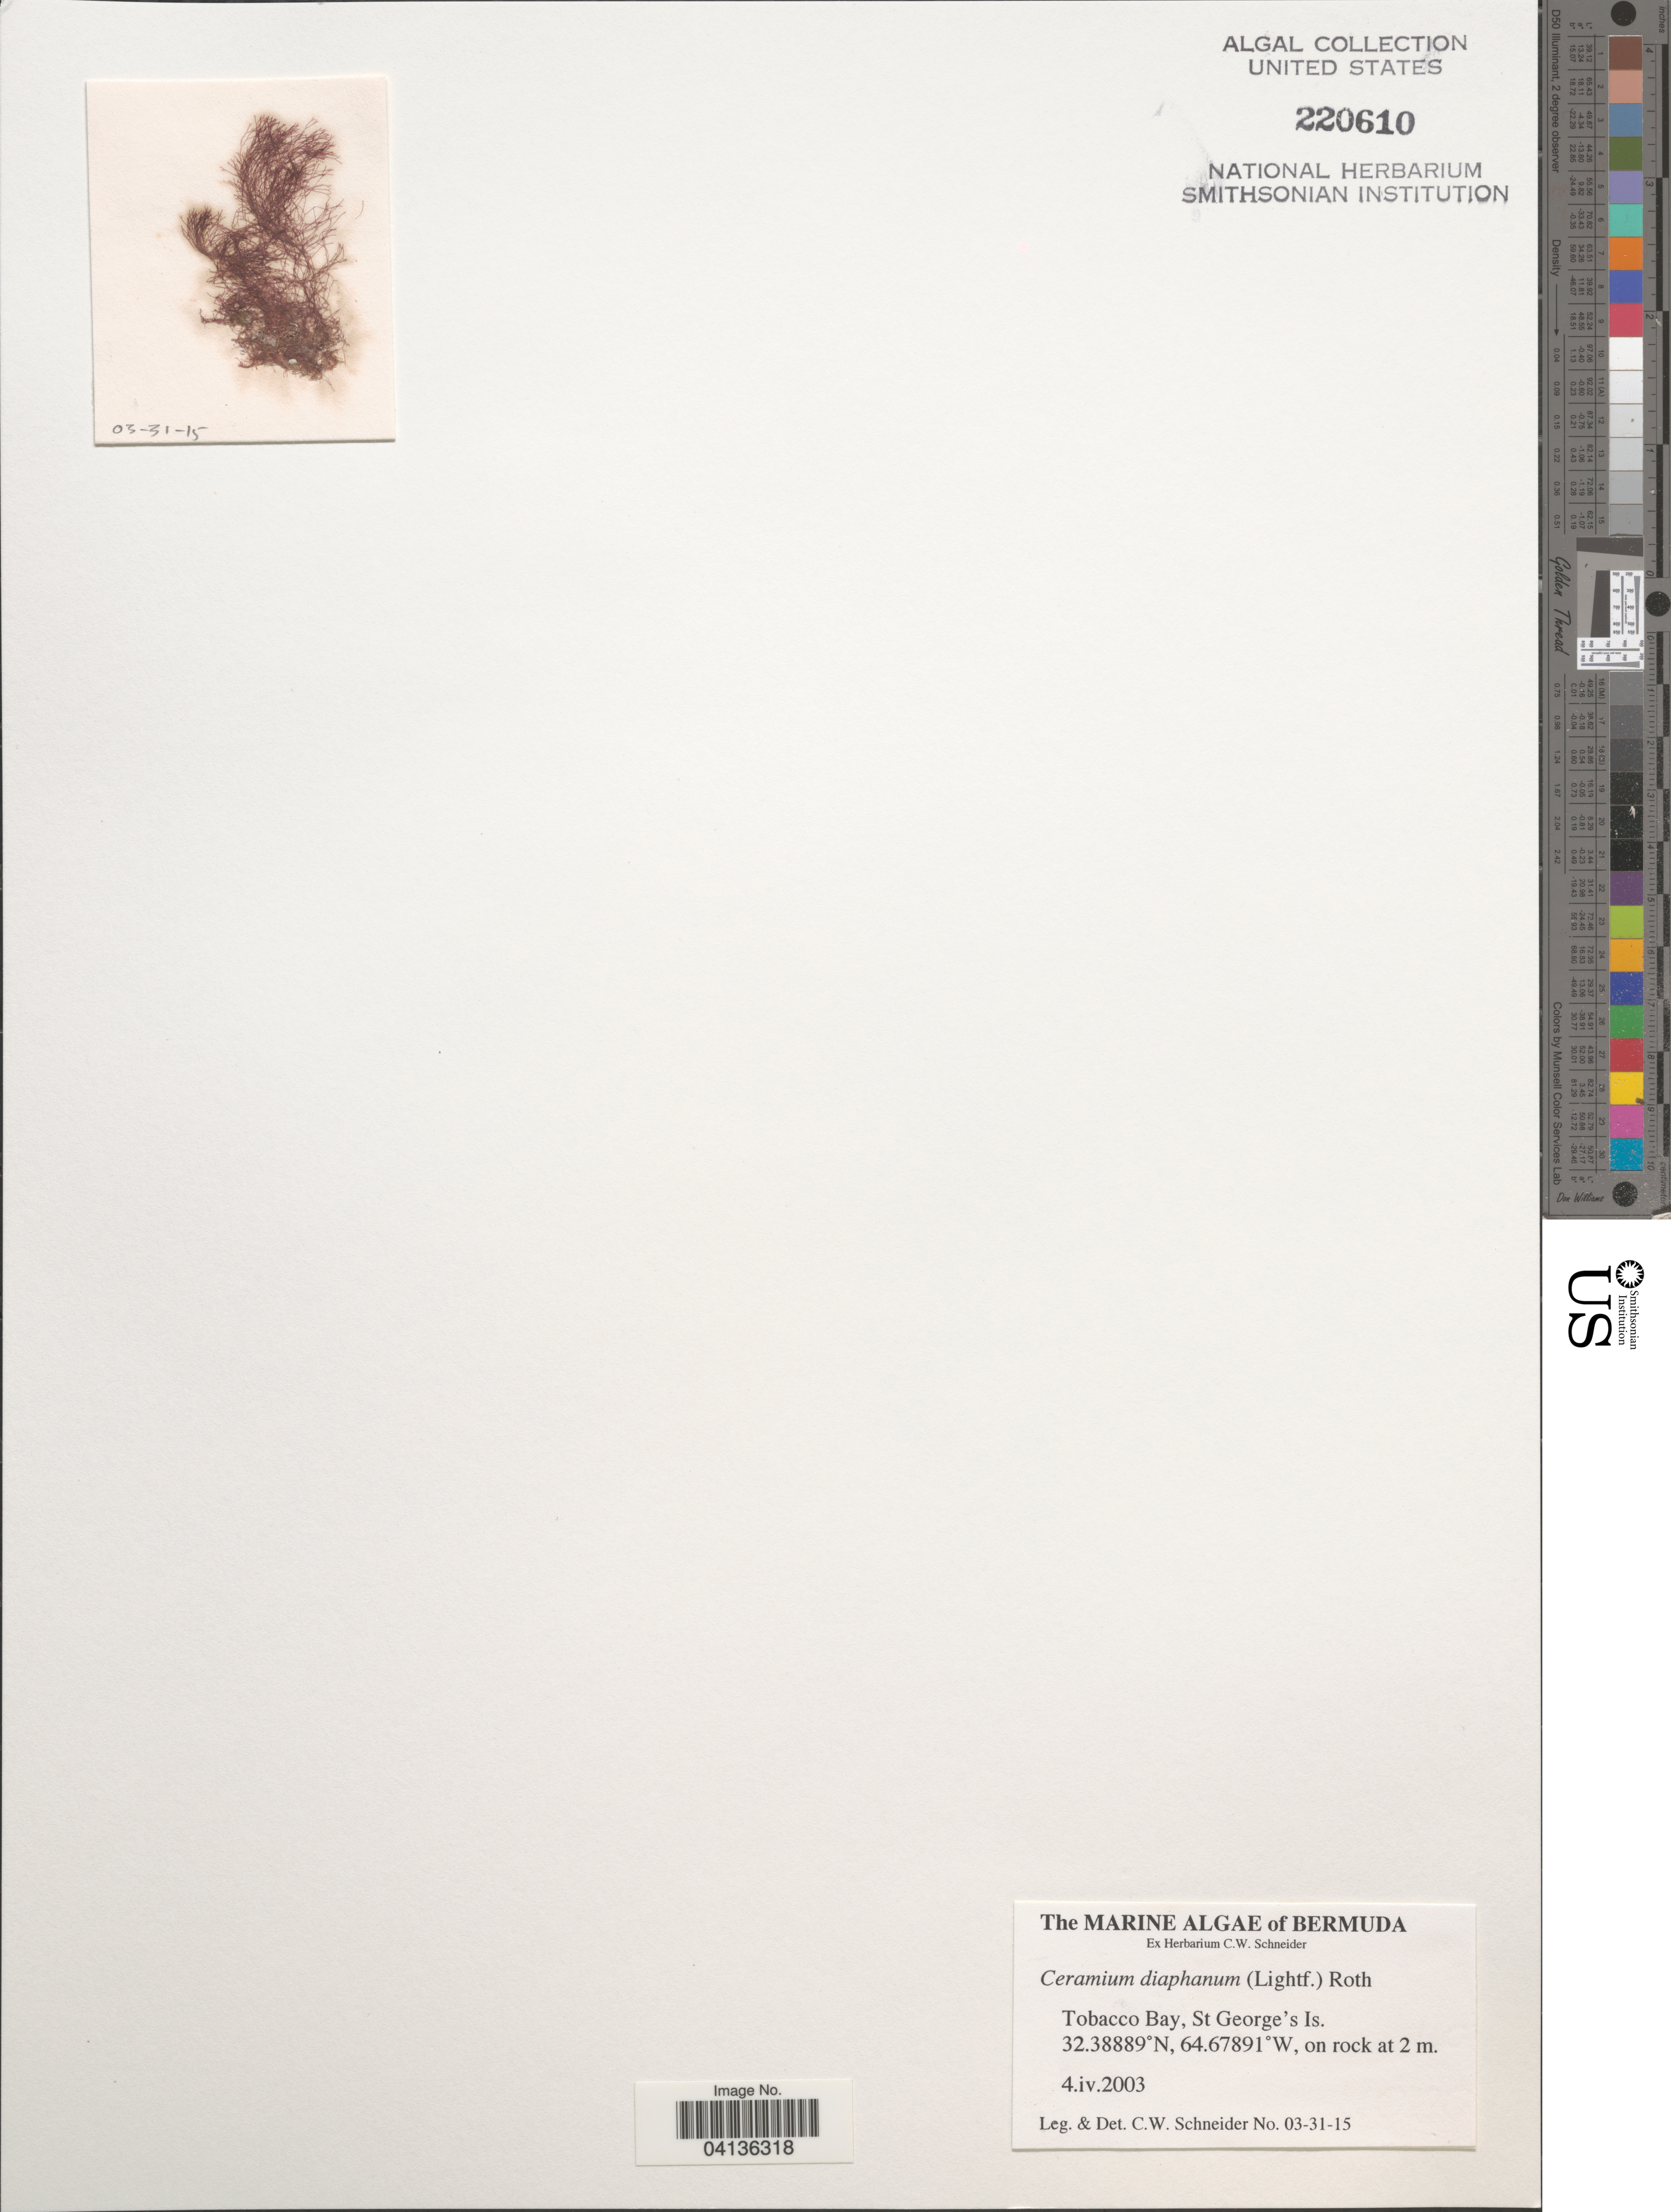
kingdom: Plantae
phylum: Rhodophyta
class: Florideophyceae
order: Ceramiales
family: Ceramiaceae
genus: Ceramium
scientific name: Ceramium diaphanum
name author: (Lightf.) Roth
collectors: C. W.Schneider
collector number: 03-31-15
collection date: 2003-04-04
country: Bermuda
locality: Tobacco Bay, St George's Is.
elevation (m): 2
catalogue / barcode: US 220610